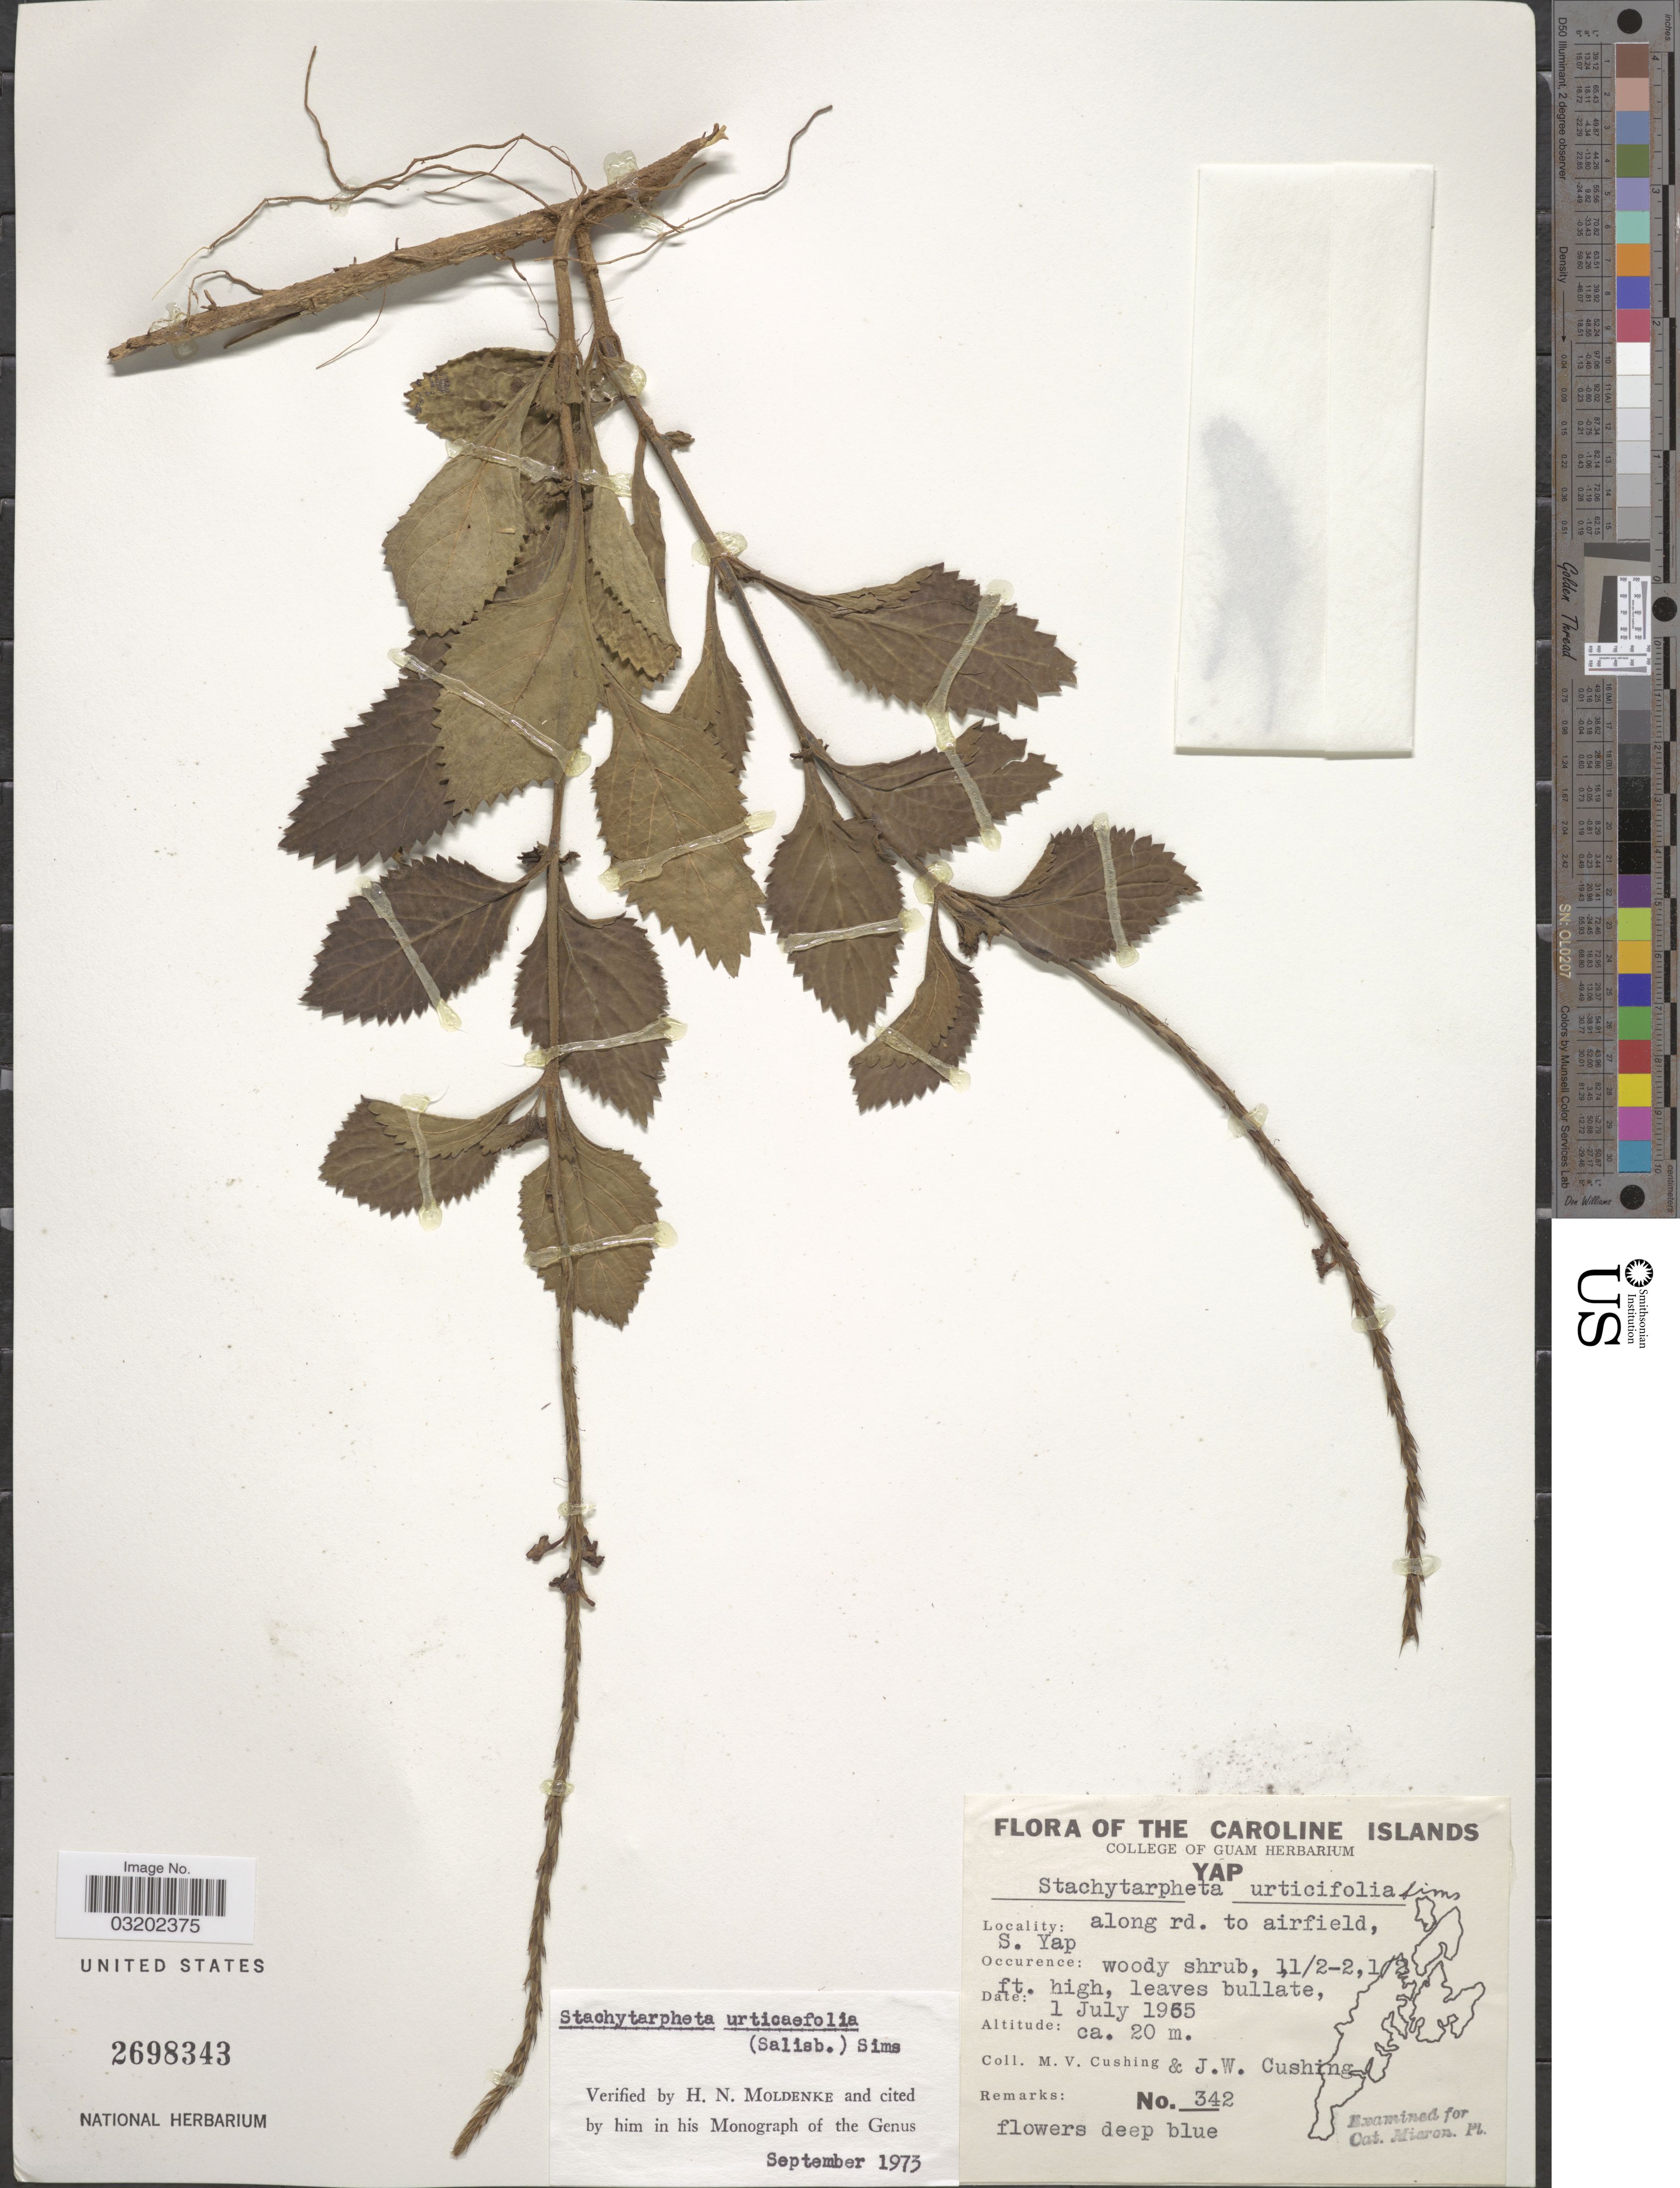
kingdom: Plantae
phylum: Tracheophyta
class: Magnoliopsida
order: Lamiales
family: Verbenaceae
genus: Stachytarpheta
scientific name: Stachytarpheta urticifolia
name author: Sims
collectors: M. V. Cushing & J. Cushing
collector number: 342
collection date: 1955-07-01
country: Micronesia, Federated States of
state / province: Yap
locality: The Caroline Islands. Along rd. to airfield, S. Yap.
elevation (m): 20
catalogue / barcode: US 2698343